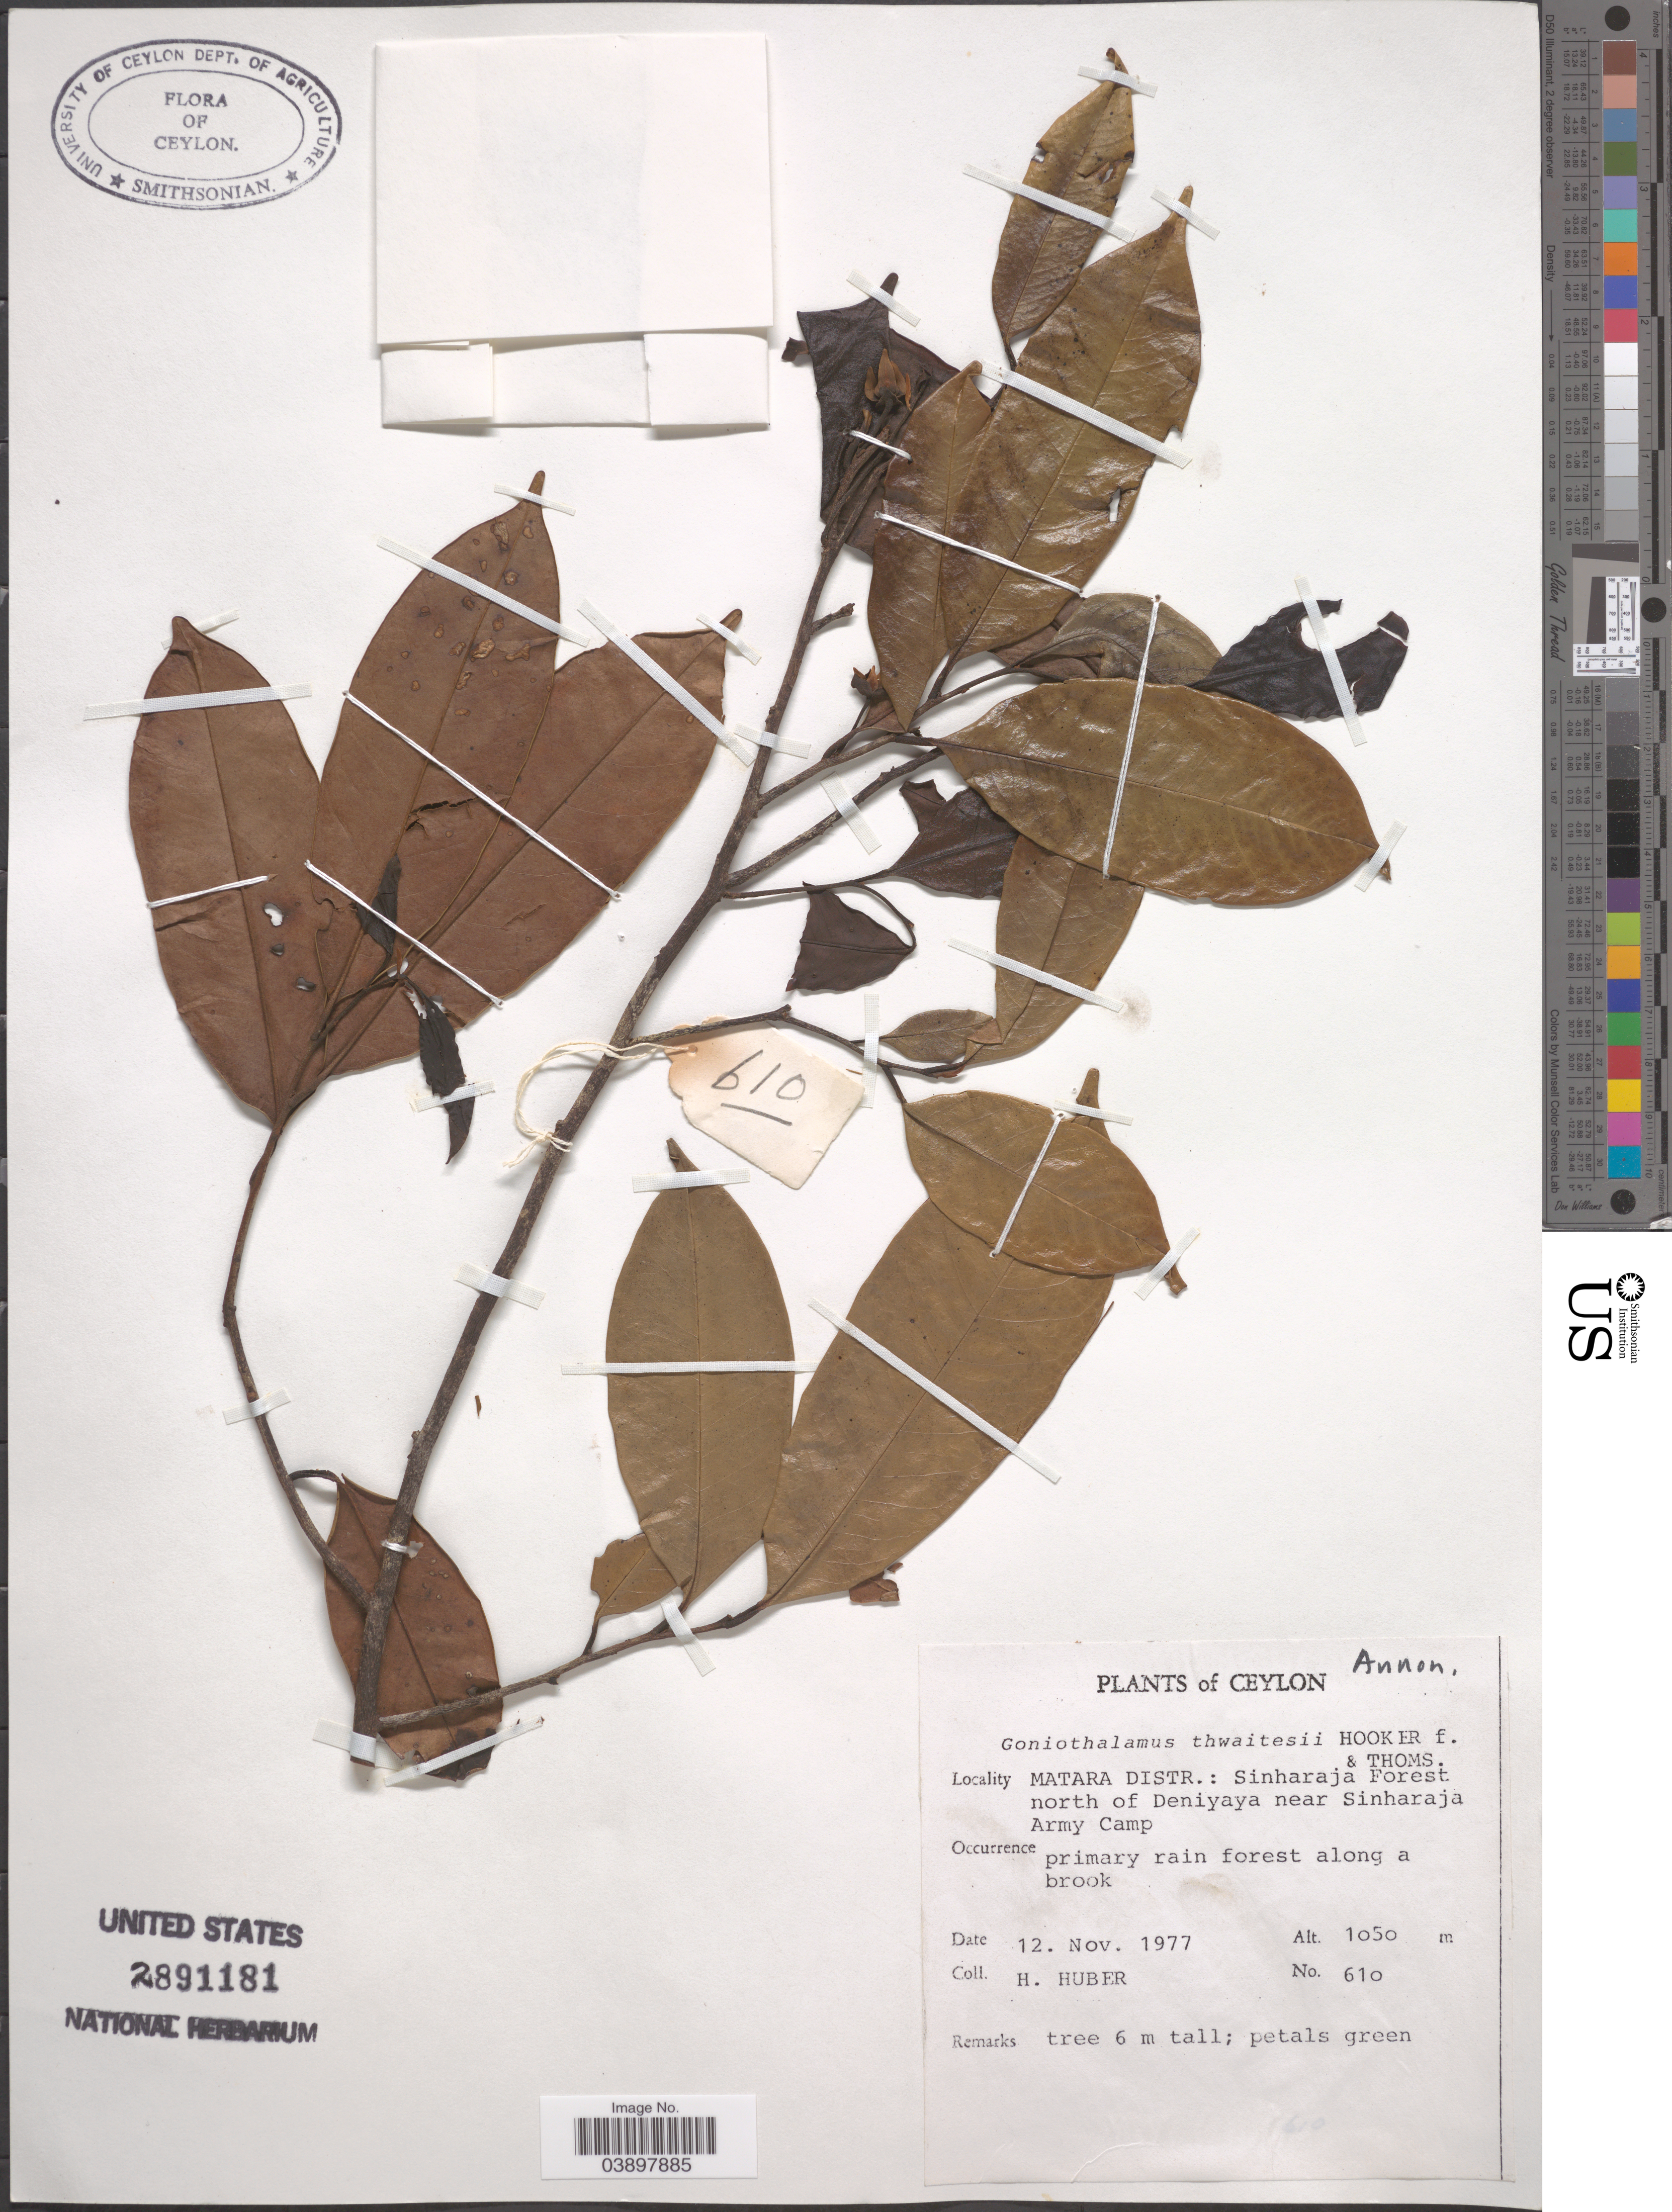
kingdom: Plantae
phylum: Tracheophyta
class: Magnoliopsida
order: Magnoliales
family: Annonaceae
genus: Goniothalamus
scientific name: Goniothalamus thwaitesii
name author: Hook. f. & Thomson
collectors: H. Huber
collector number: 610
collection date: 1977-11-12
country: Sri Lanka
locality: Ceylon. Matara Distr.: Sinharaja Forest north of Deniyaya near Sinharaja Army Camp. Along a brook.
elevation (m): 1050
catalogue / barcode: US 2891181